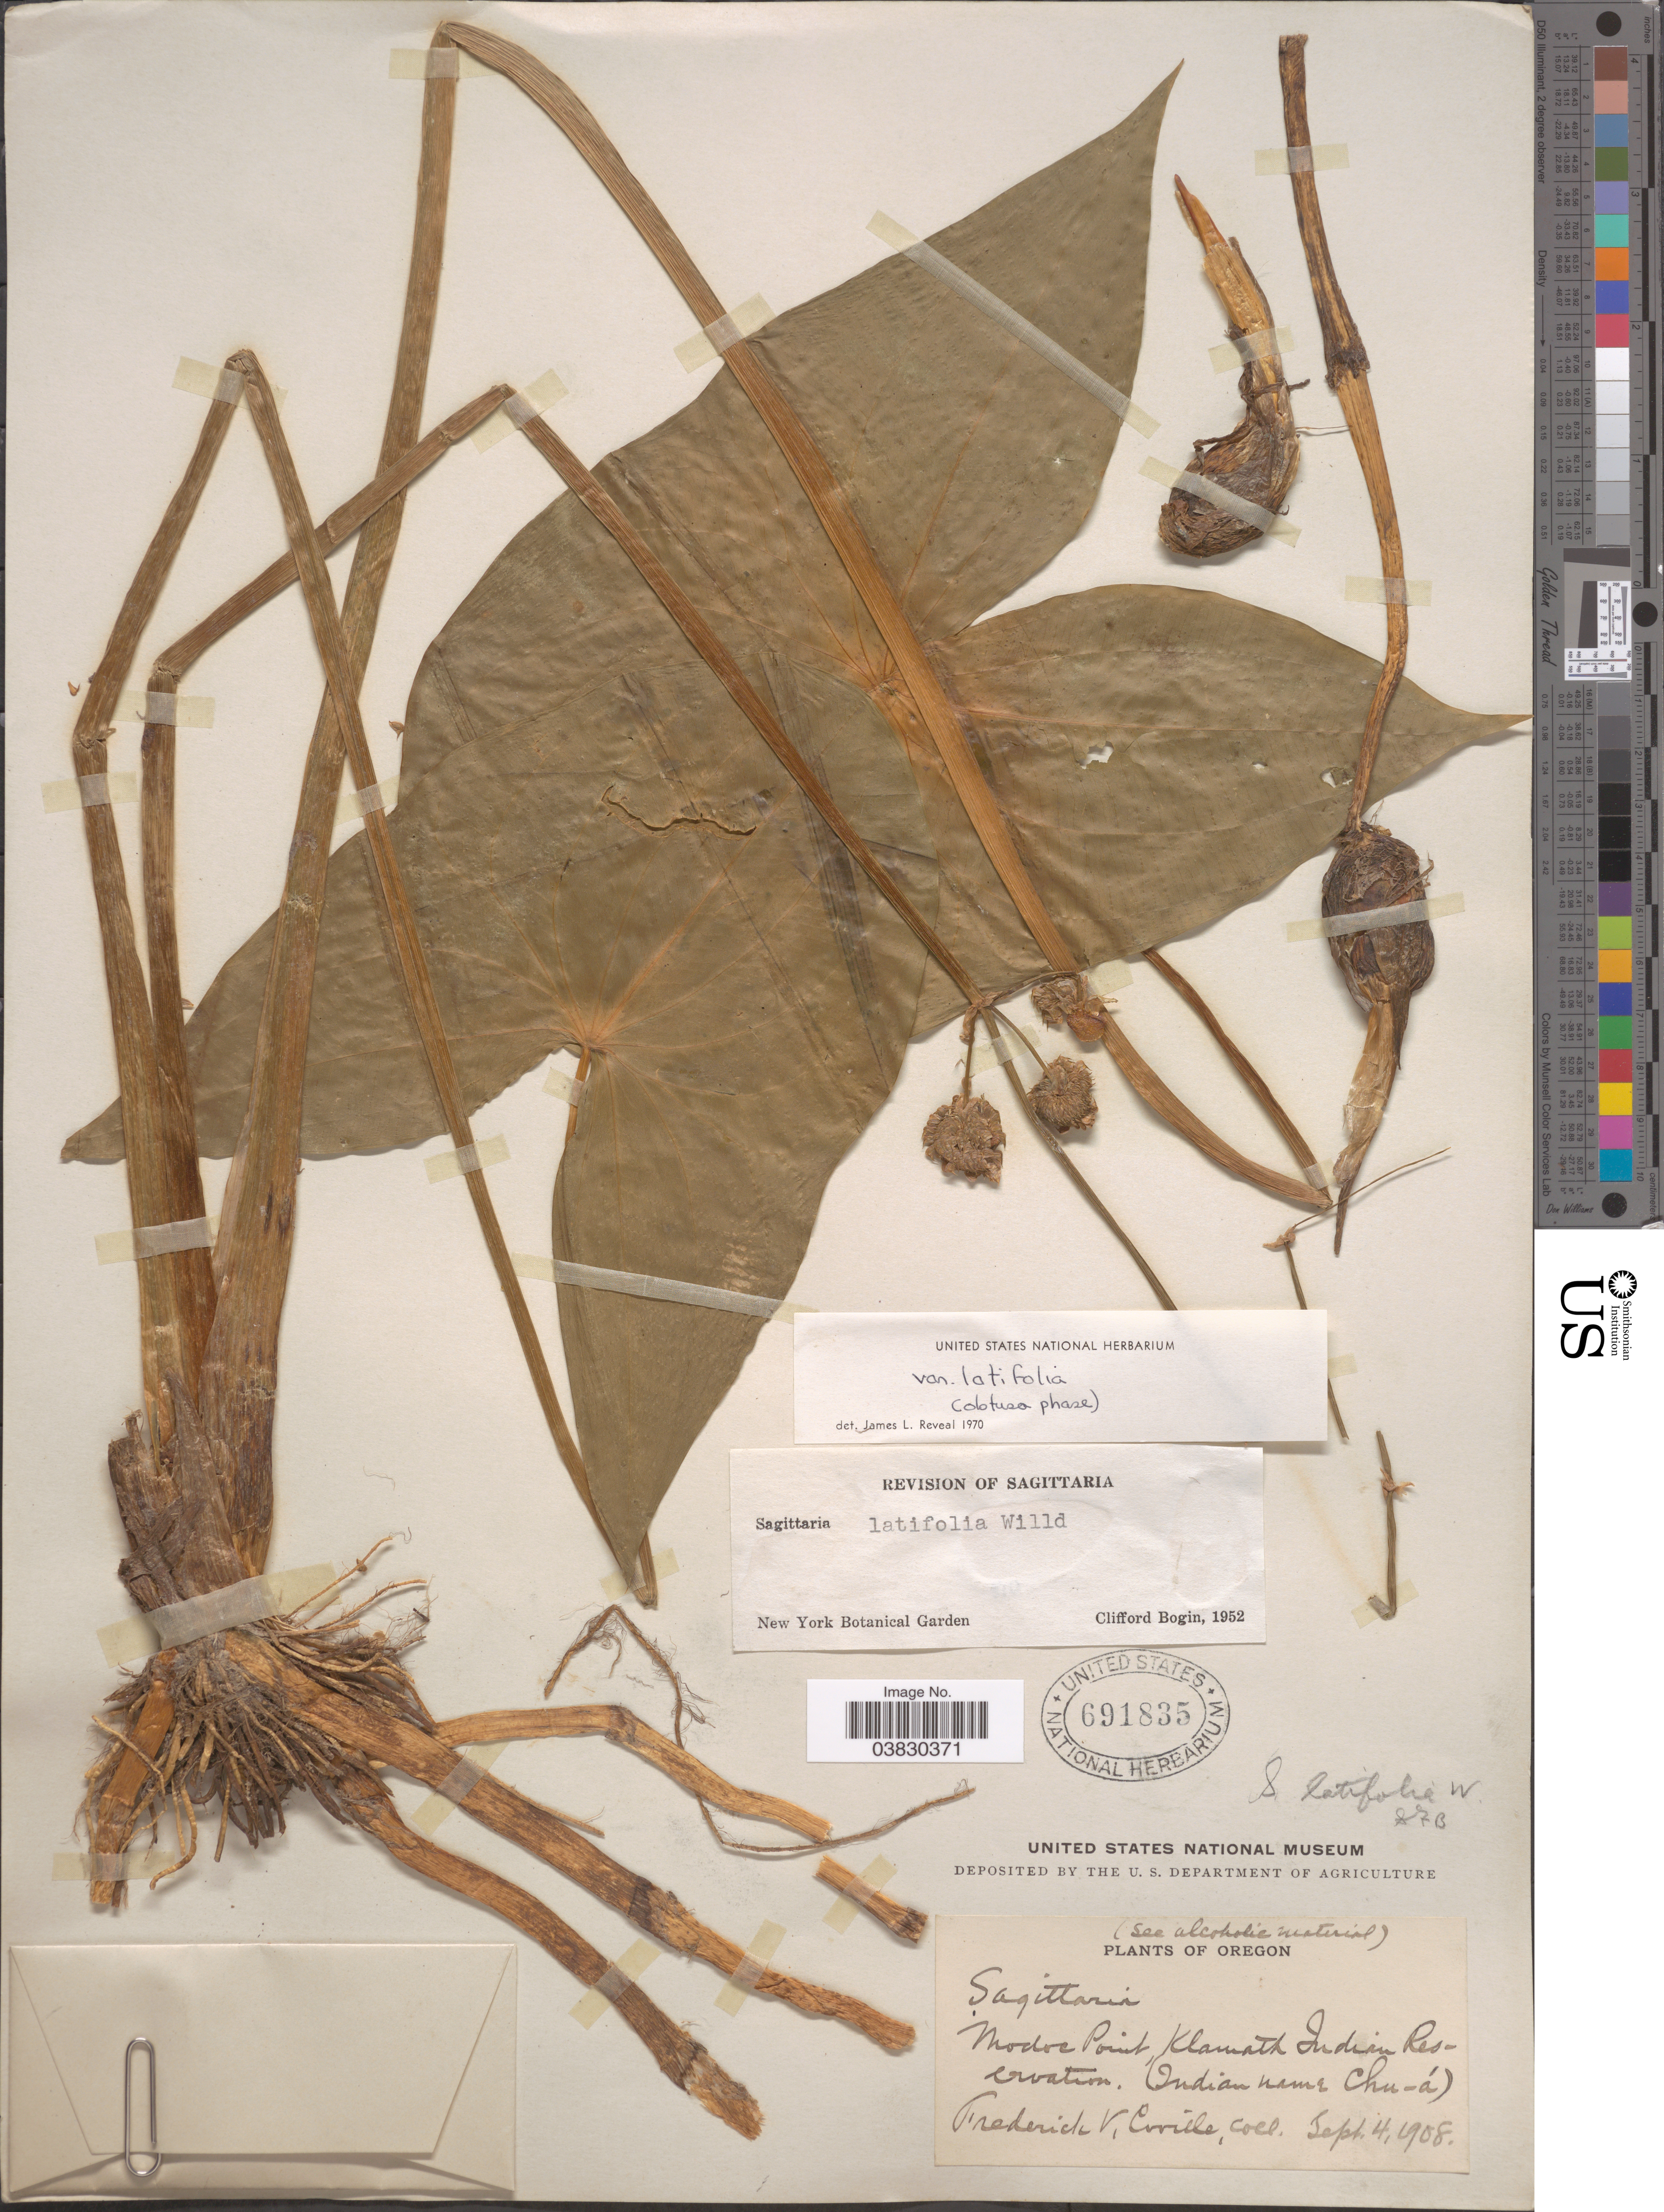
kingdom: Plantae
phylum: Tracheophyta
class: Liliopsida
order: Alismatales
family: Alismataceae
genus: Sagittaria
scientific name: Sagittaria latifolia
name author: Willd.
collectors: F. V. Coville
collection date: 1908-09-04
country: United States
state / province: Oregon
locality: Modoc Point, Klamath Indian Reservation.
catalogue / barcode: US 691835